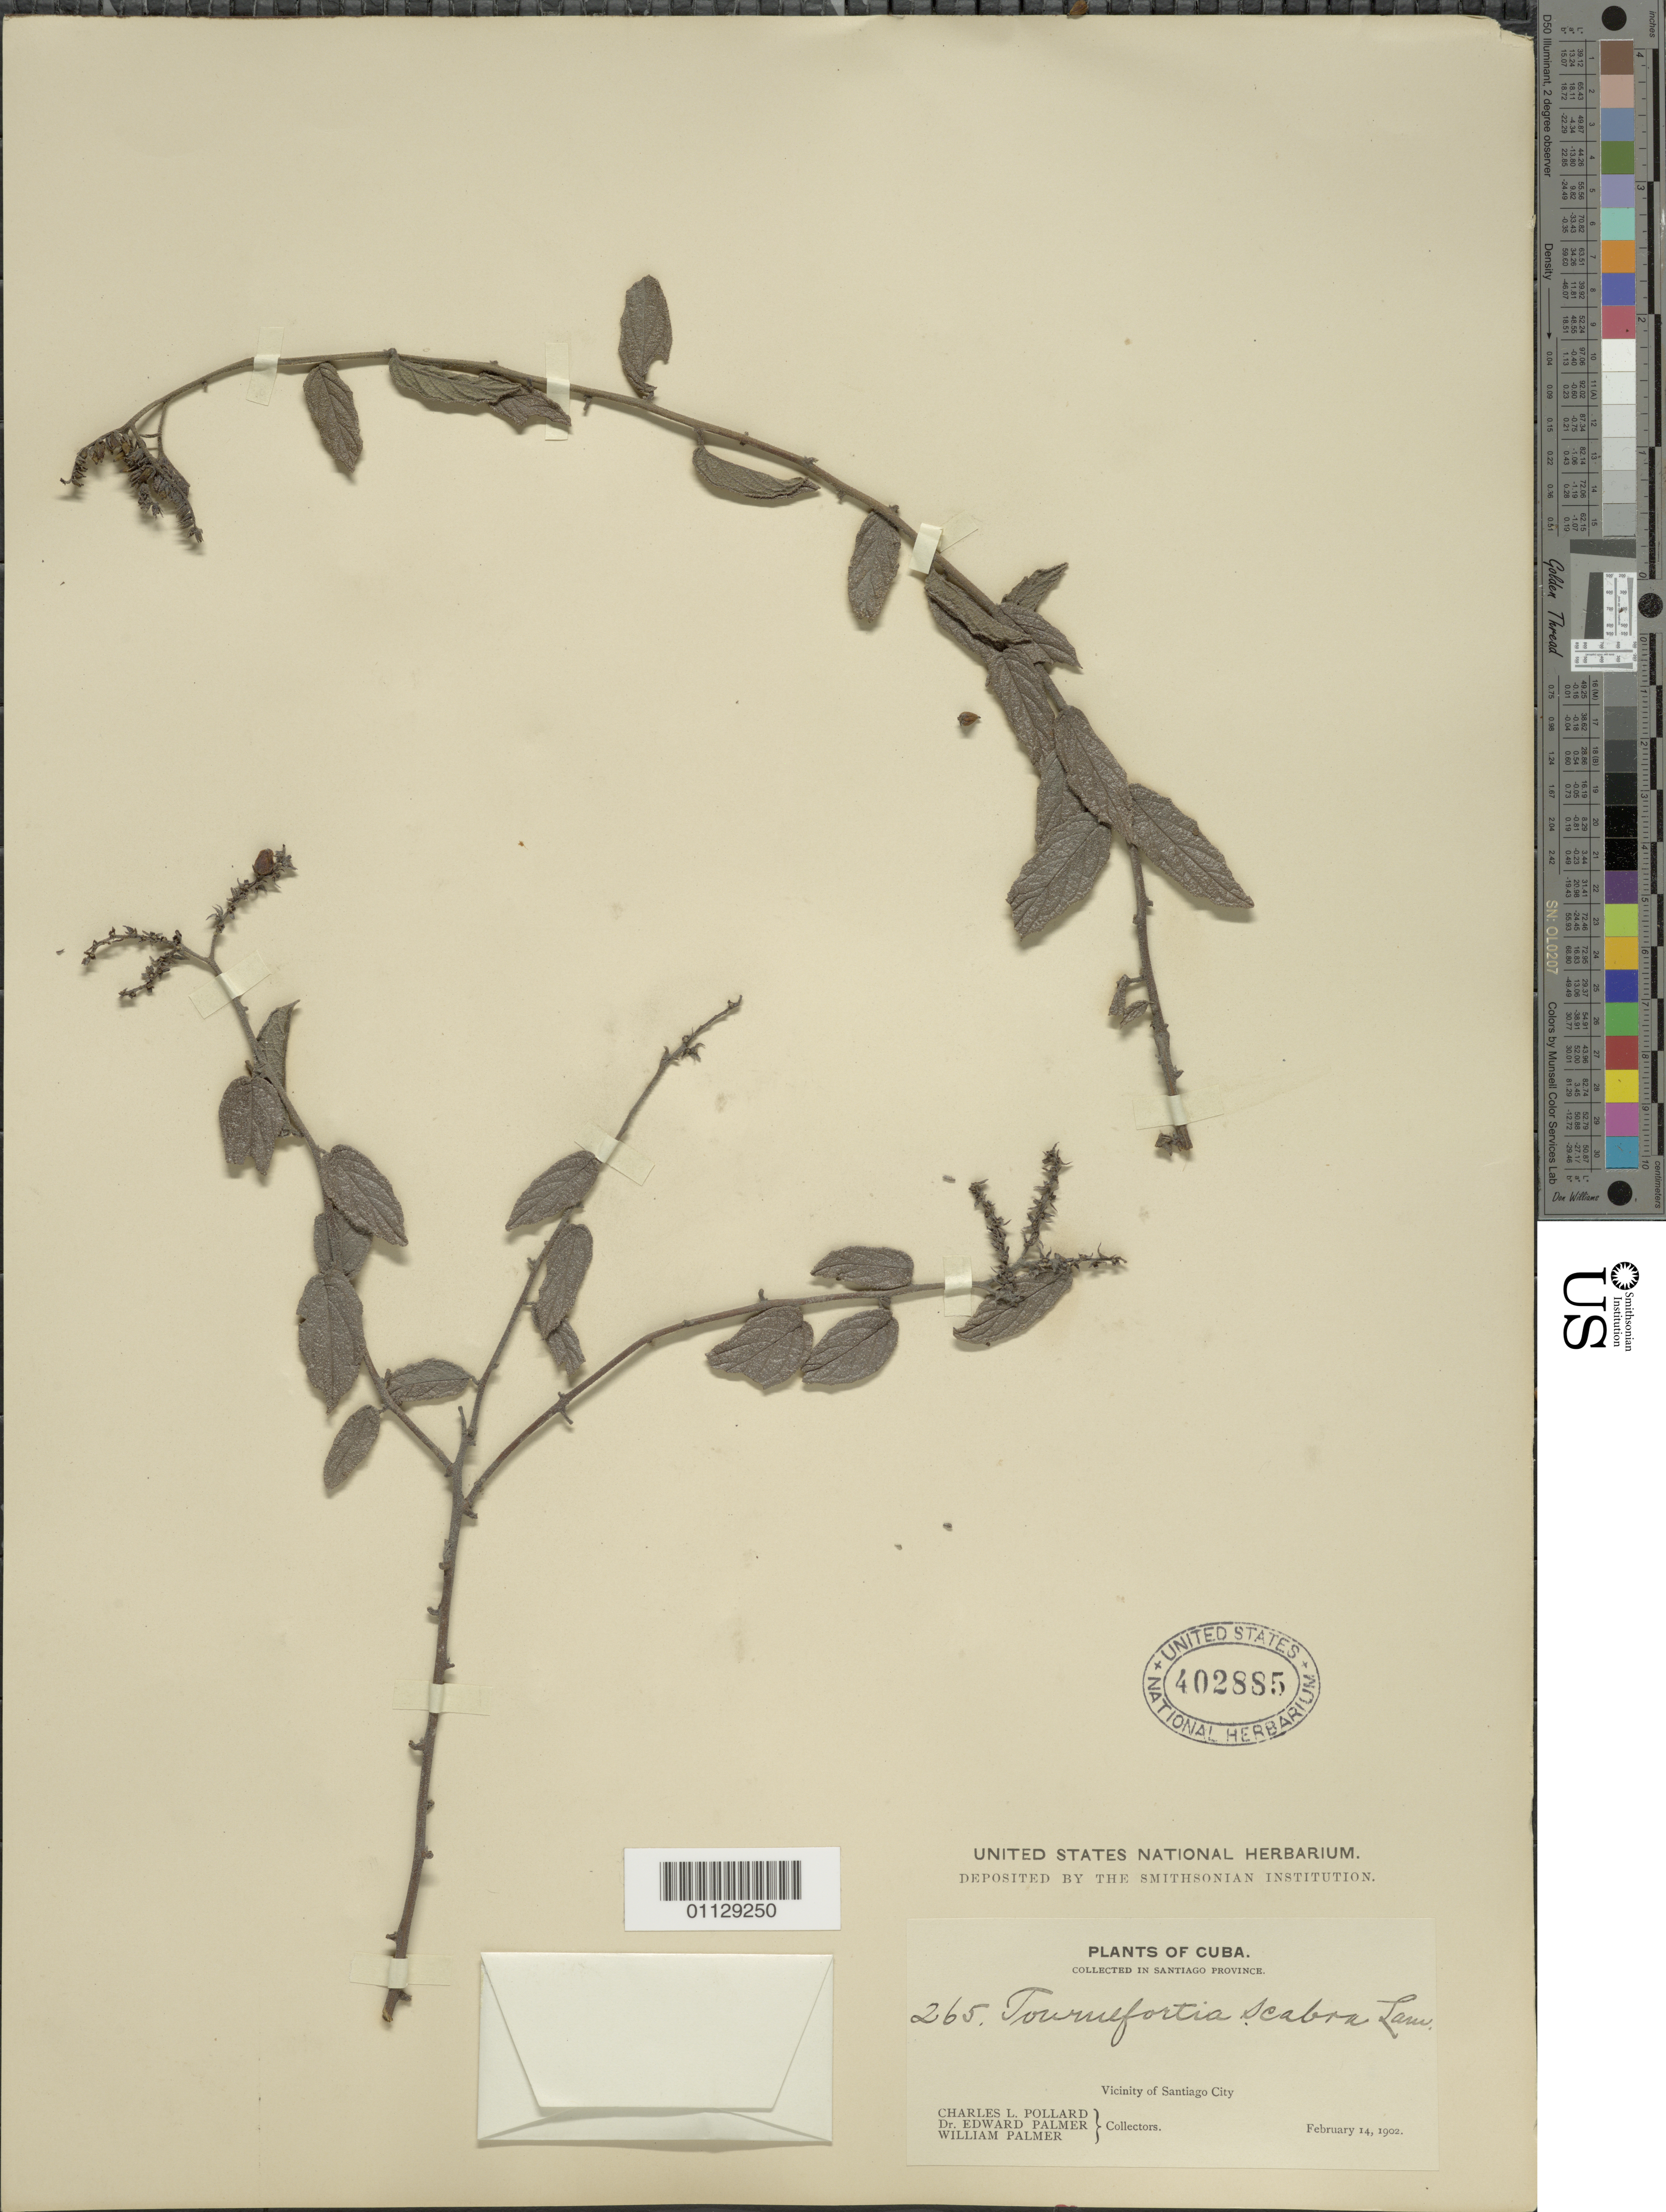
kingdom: Plantae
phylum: Tracheophyta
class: Magnoliopsida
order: Boraginales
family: Heliotropiaceae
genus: Tournefortia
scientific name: Tournefortia scabra var. scabra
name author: Lam.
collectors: C. L. Pollard, E. Palmer & W. Palmer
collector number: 265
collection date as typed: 14 Feb 1902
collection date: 1902-02-14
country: Cuba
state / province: Santiago de Cuba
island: Cuba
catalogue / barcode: US 402885